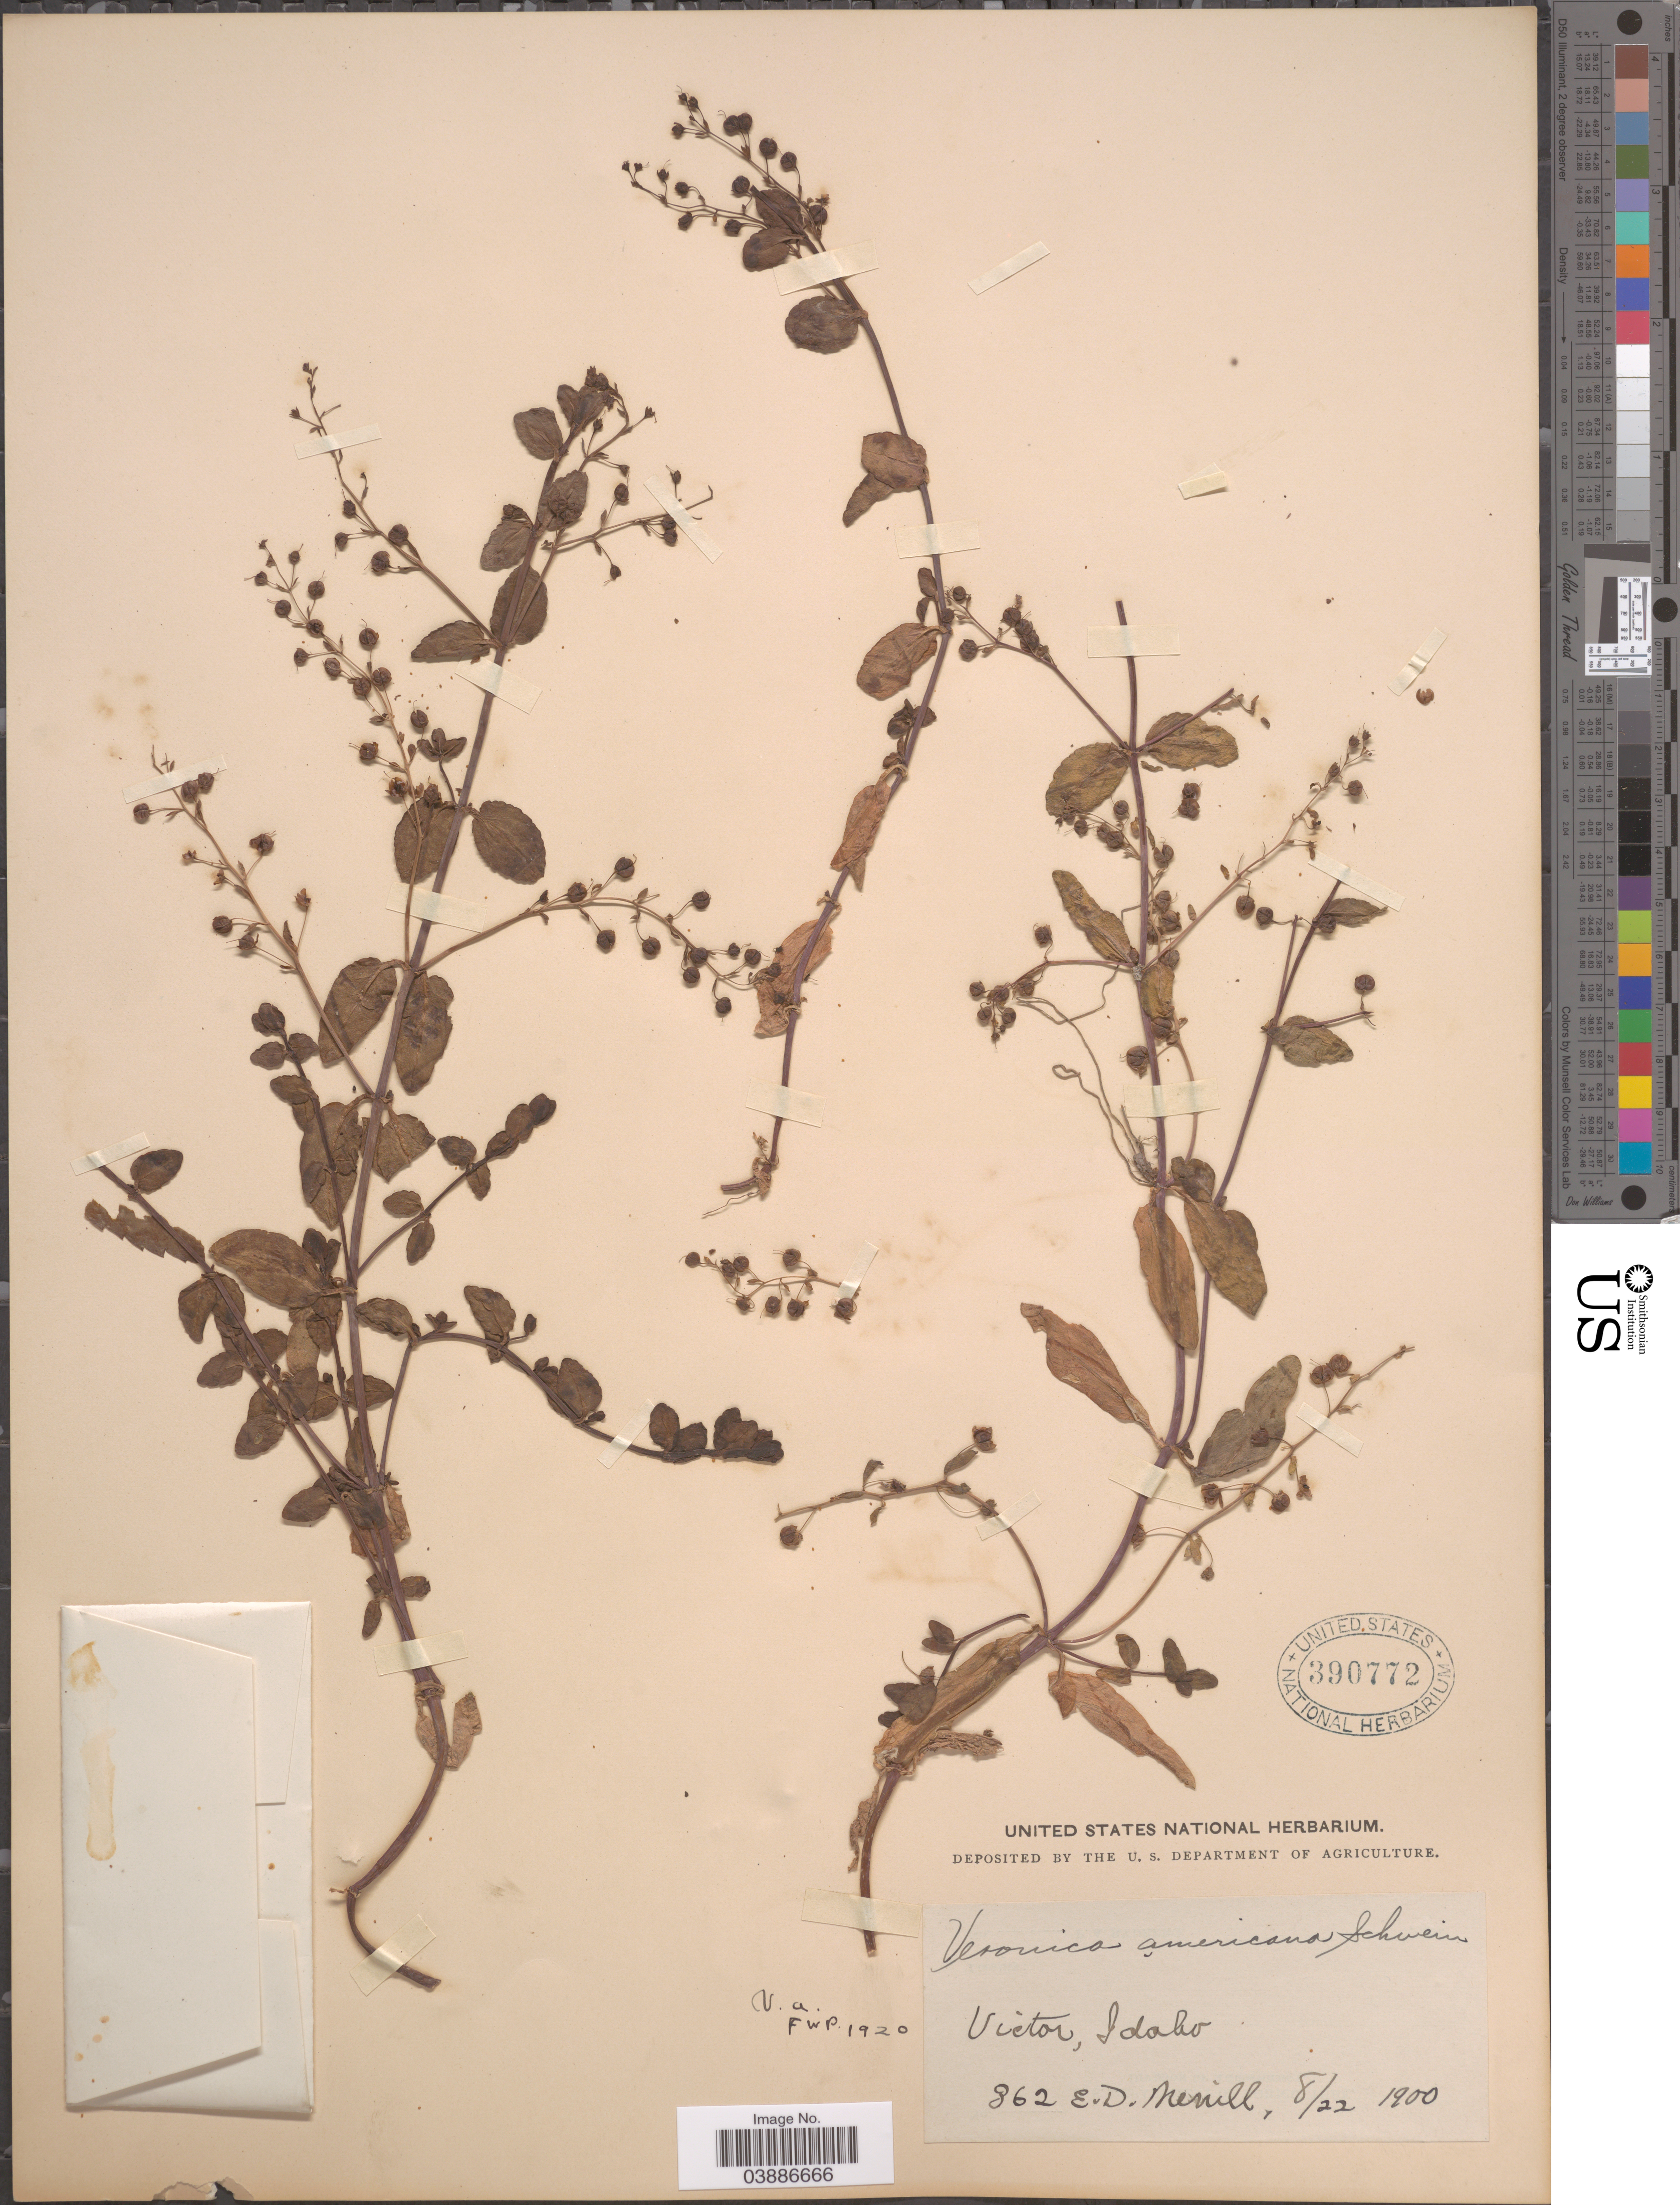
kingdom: Plantae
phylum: Tracheophyta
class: Magnoliopsida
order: Lamiales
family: Plantaginaceae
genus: Veronica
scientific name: Veronica americana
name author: Schwein. ex Benth.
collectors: E. D. Merrill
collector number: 862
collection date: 1900-08-22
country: United States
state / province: Idaho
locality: Victor.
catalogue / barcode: US 390772